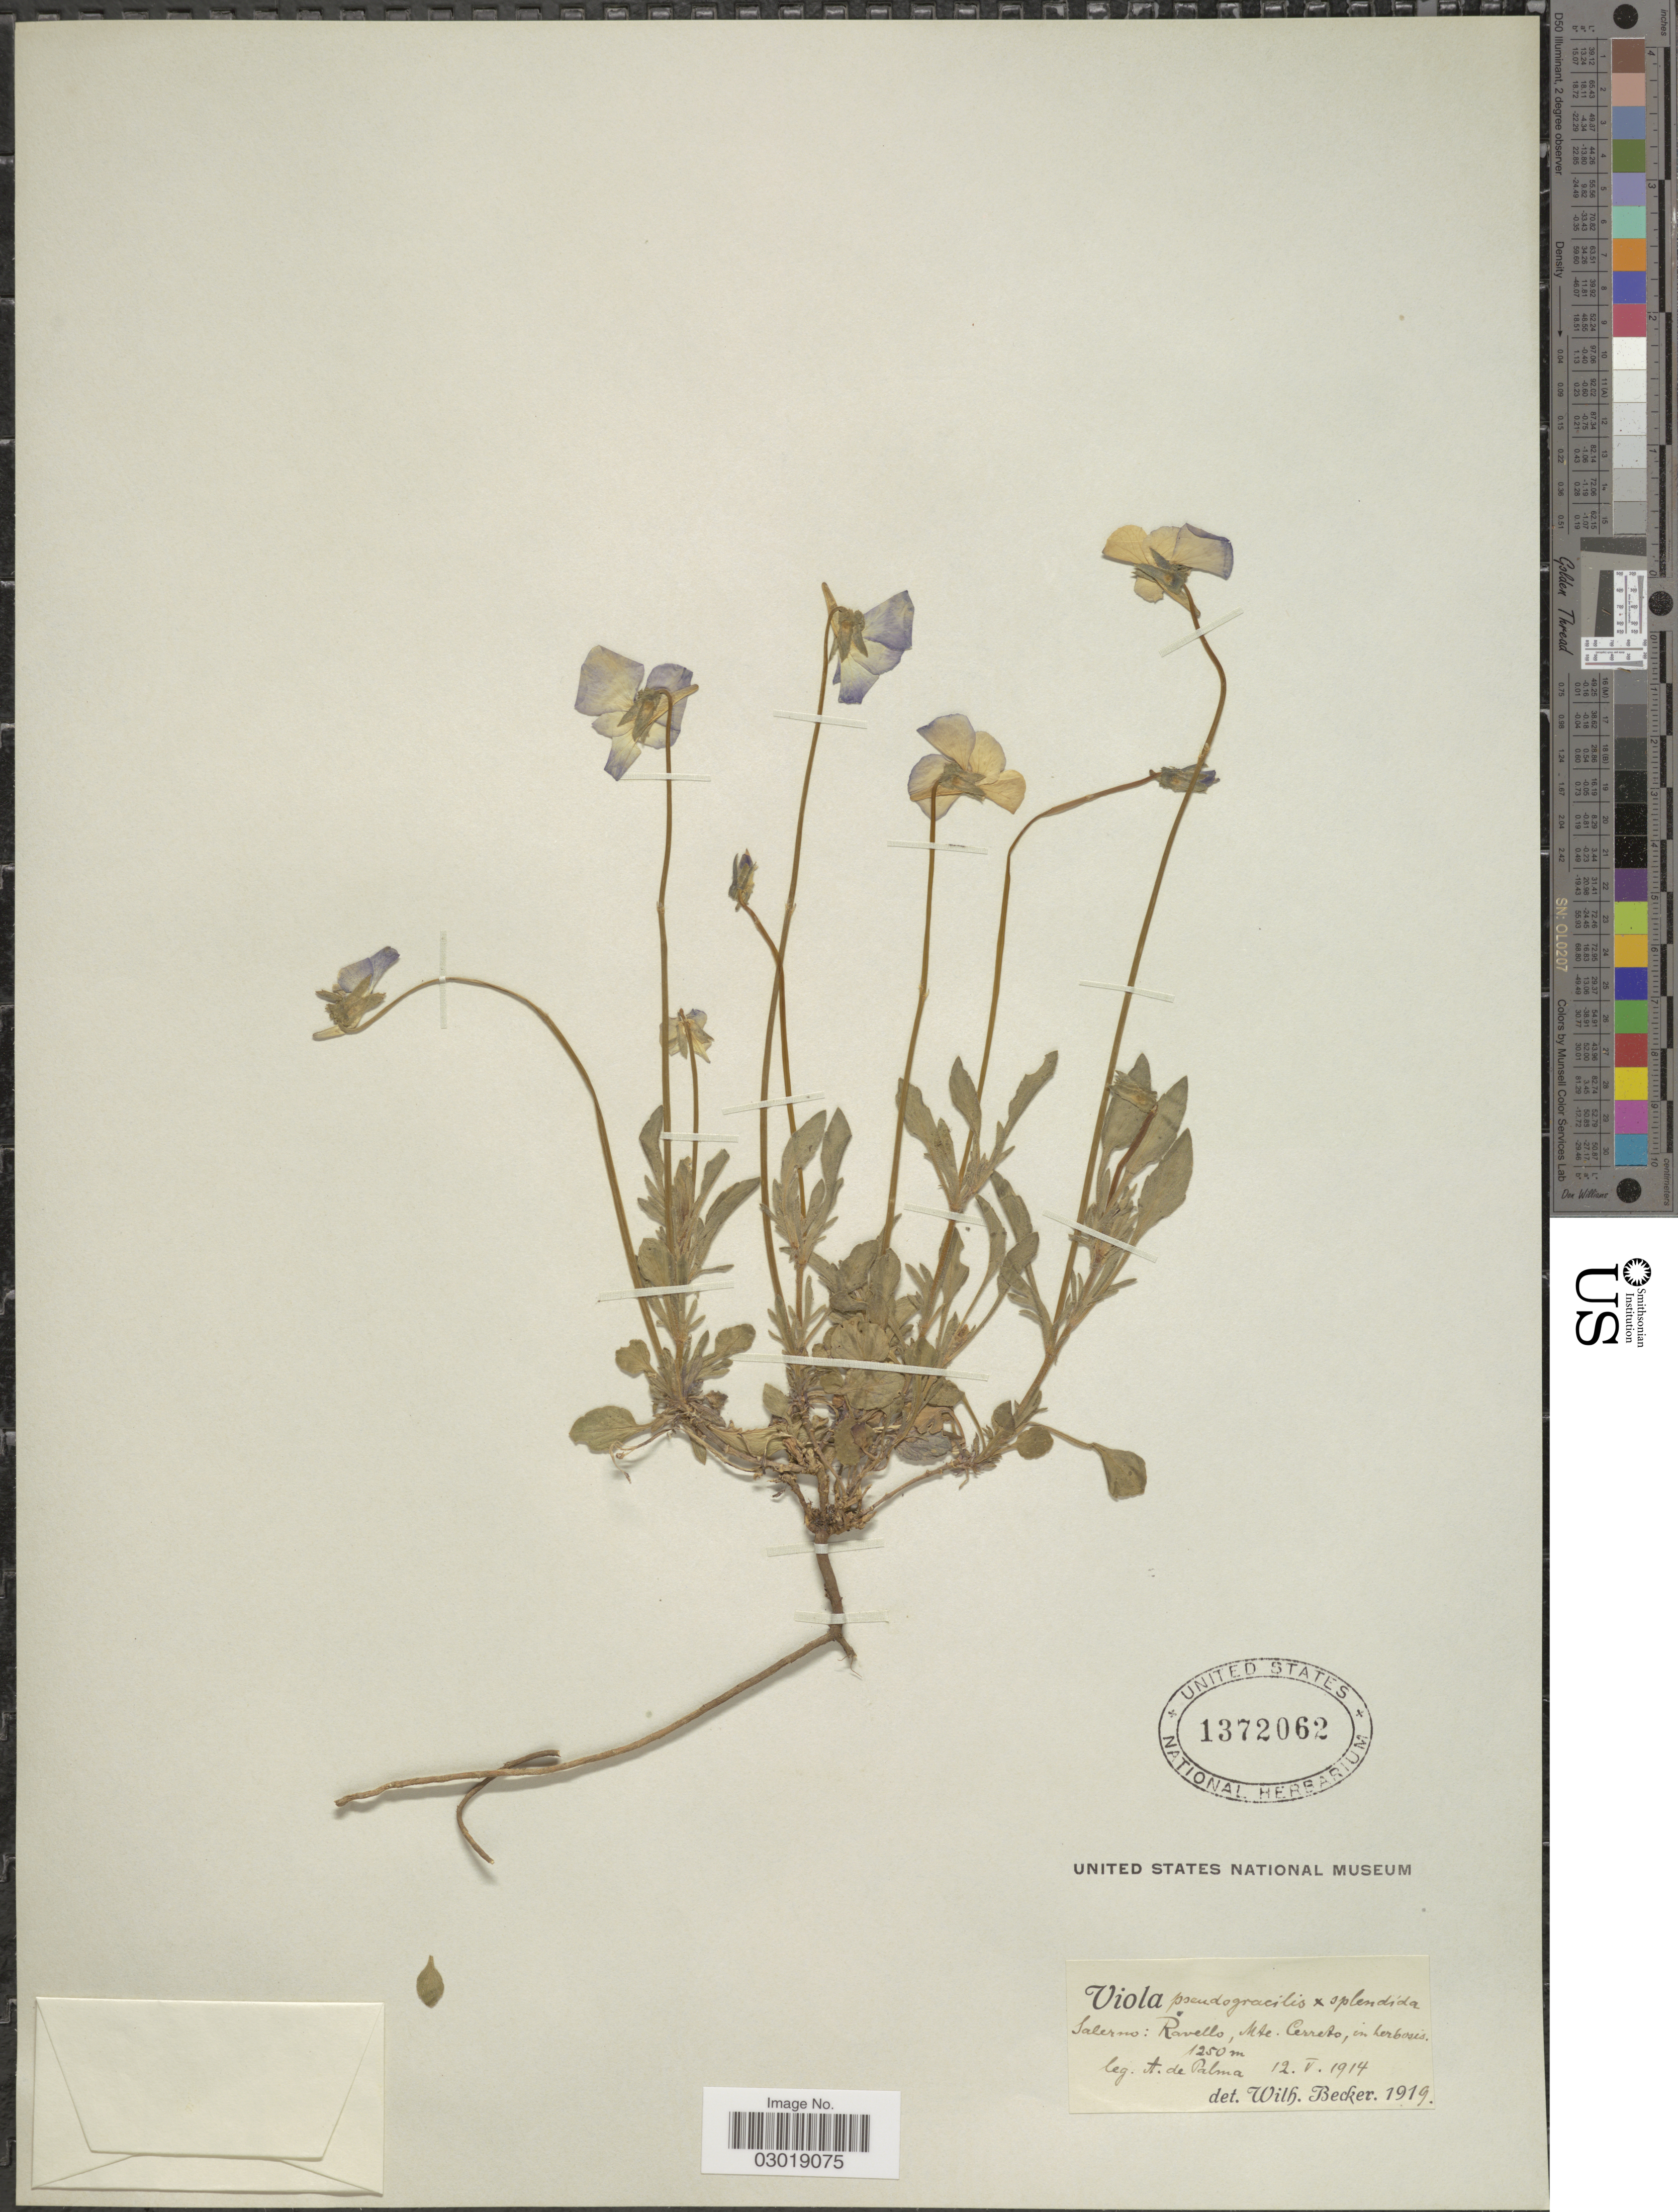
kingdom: Plantae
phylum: Tracheophyta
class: Magnoliopsida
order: Malpighiales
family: Violaceae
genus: Viola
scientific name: Viola pseudogracilis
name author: Strobl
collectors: A. De Palma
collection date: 1914-05-12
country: Italy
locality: Salerno: Ravello, Mte. Cerreto.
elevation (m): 1250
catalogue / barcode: US 1372062